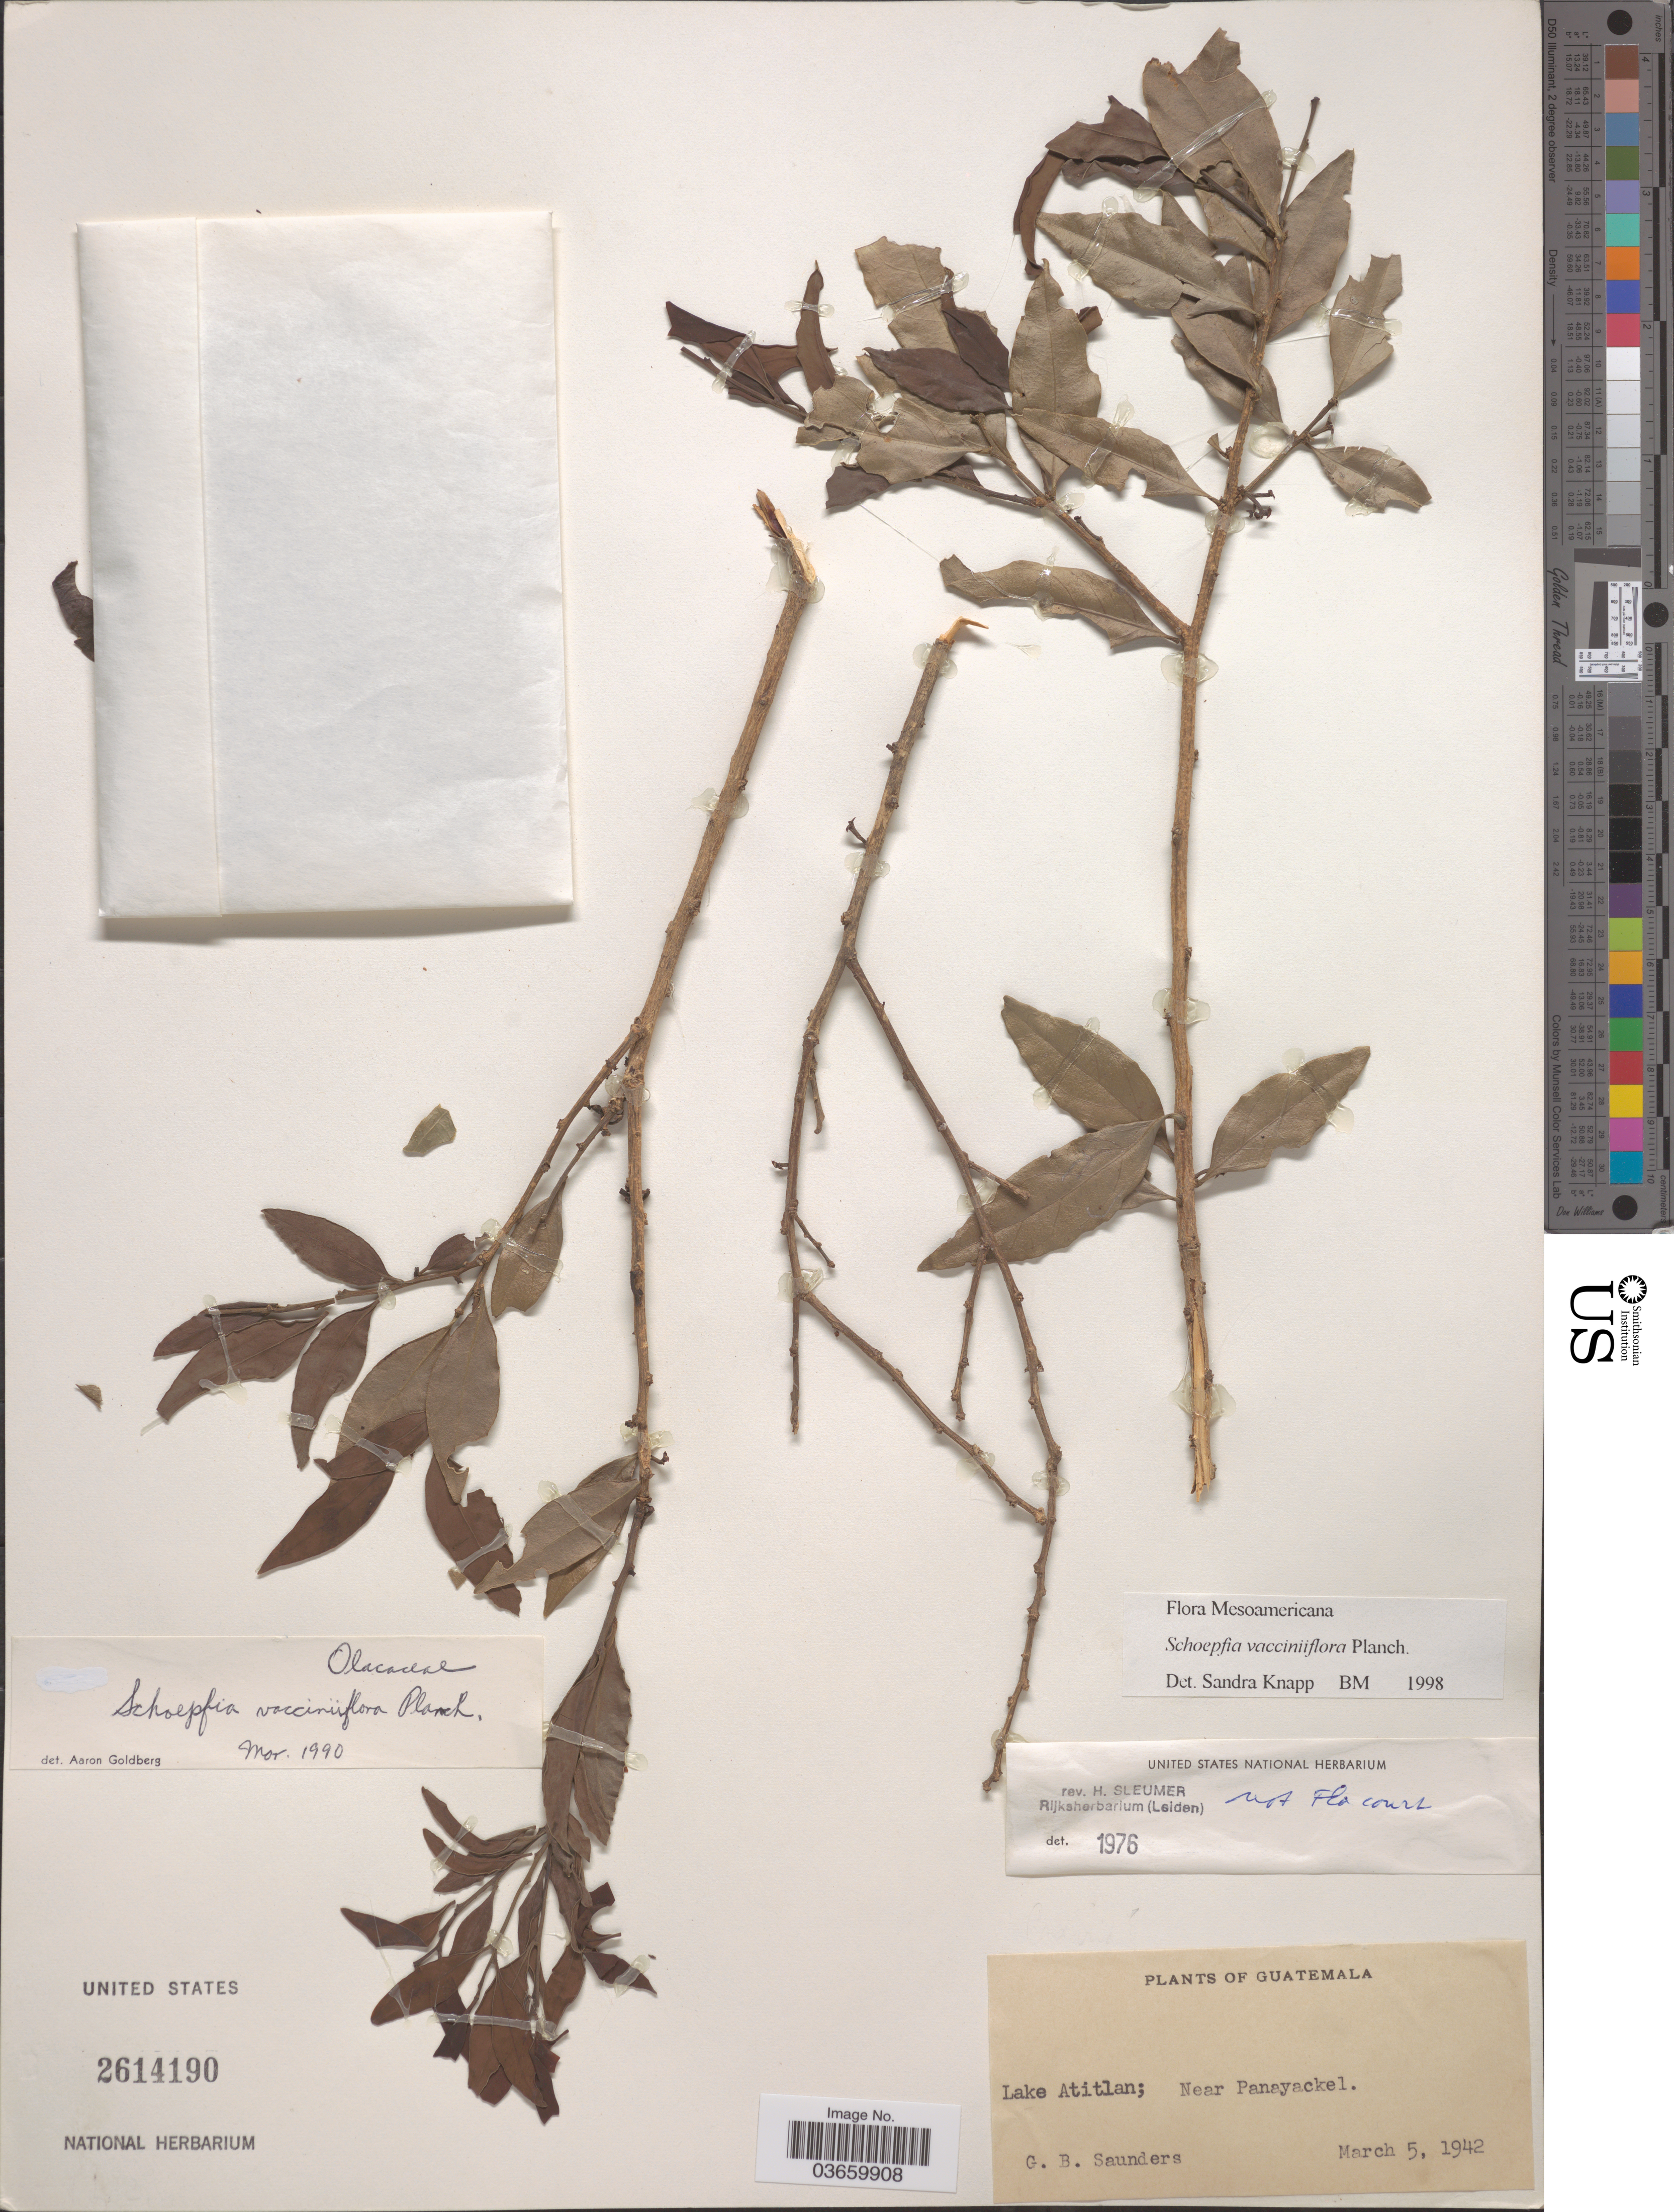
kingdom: Plantae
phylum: Tracheophyta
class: Magnoliopsida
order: Santalales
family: Schoepfiaceae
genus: Schoepfia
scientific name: Schoepfia vacciniiflora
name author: Planch. ex Hemsl.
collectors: G. B. Saunders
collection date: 1942-03-05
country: Guatemala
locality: Lake Atitlan; Near Panayackel.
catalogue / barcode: US 2614190